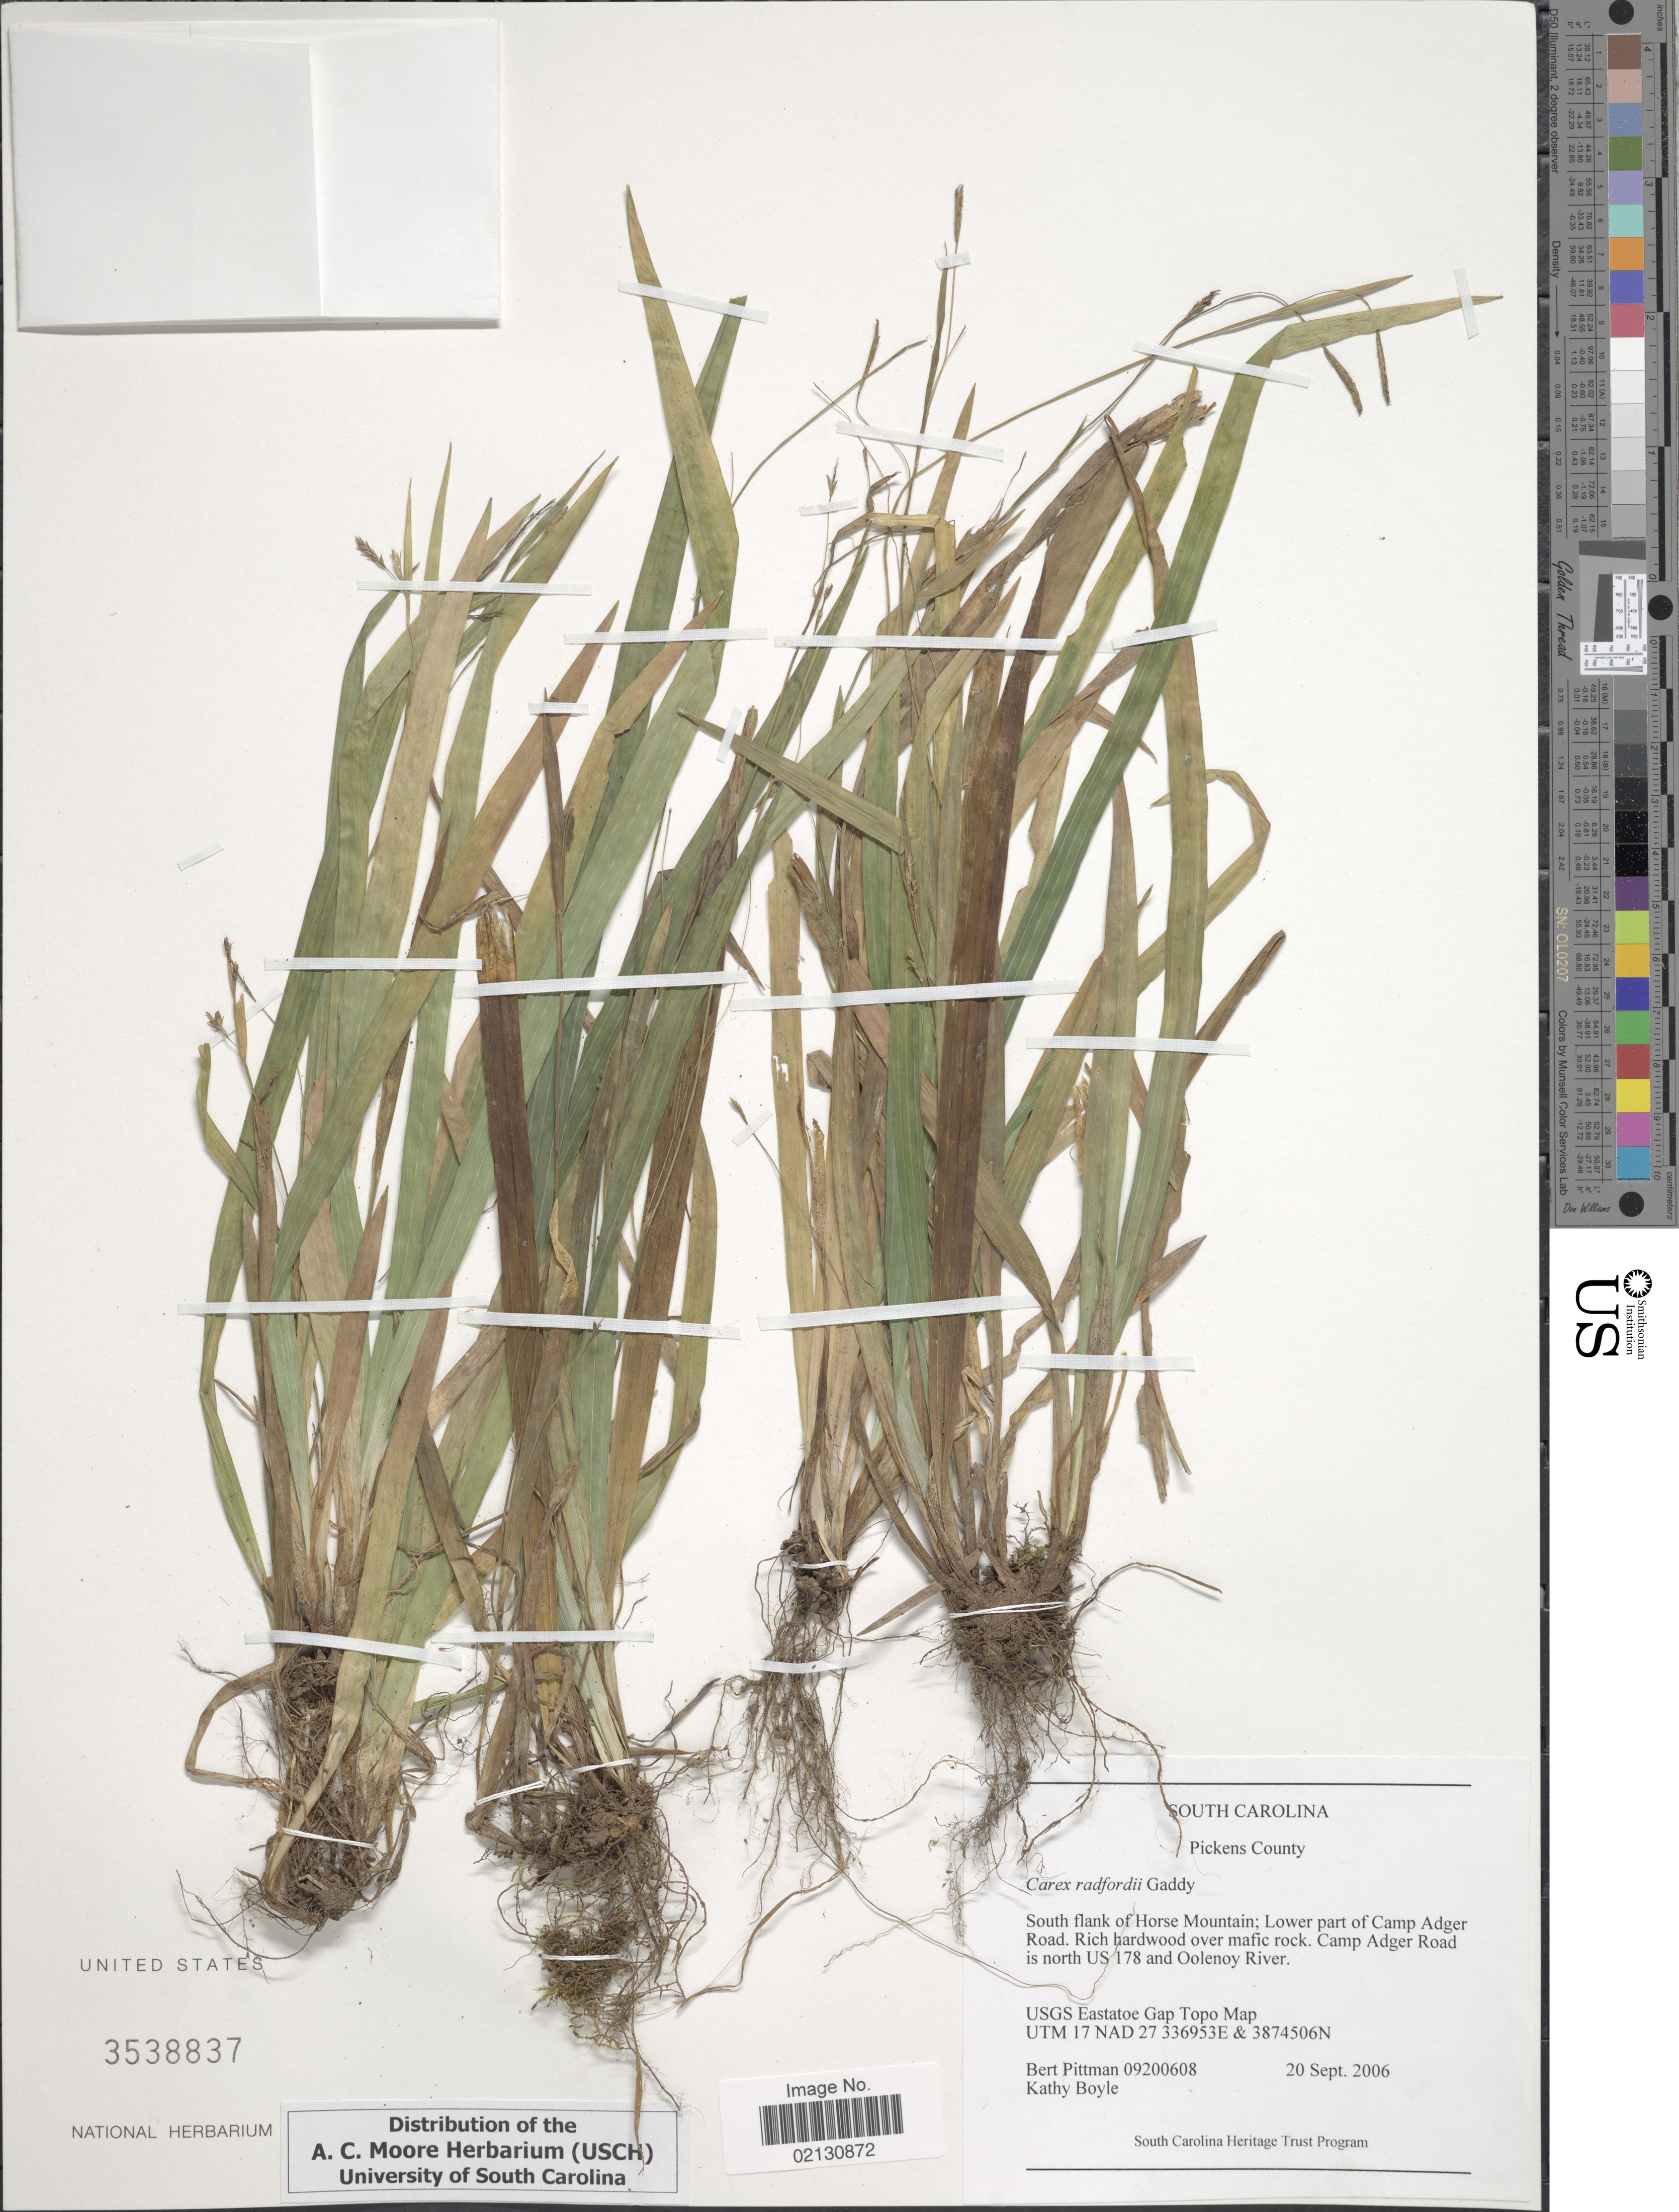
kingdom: Plantae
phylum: Tracheophyta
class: Liliopsida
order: Poales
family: Cyperaceae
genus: Carex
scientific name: Carex radfordii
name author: Gaddy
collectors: B. Pittman & K. Boyle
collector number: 09200608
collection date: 2006-09-20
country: United States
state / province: South Carolina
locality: Pickens County. South flank of Horse Mountain; Lower part of Camp Adger Road. Camp Adger Road is north US 178 and Oolenoy River. USGS Eastatoe Gap Topo Map UTM 17 NAD 27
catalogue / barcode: US 3538837